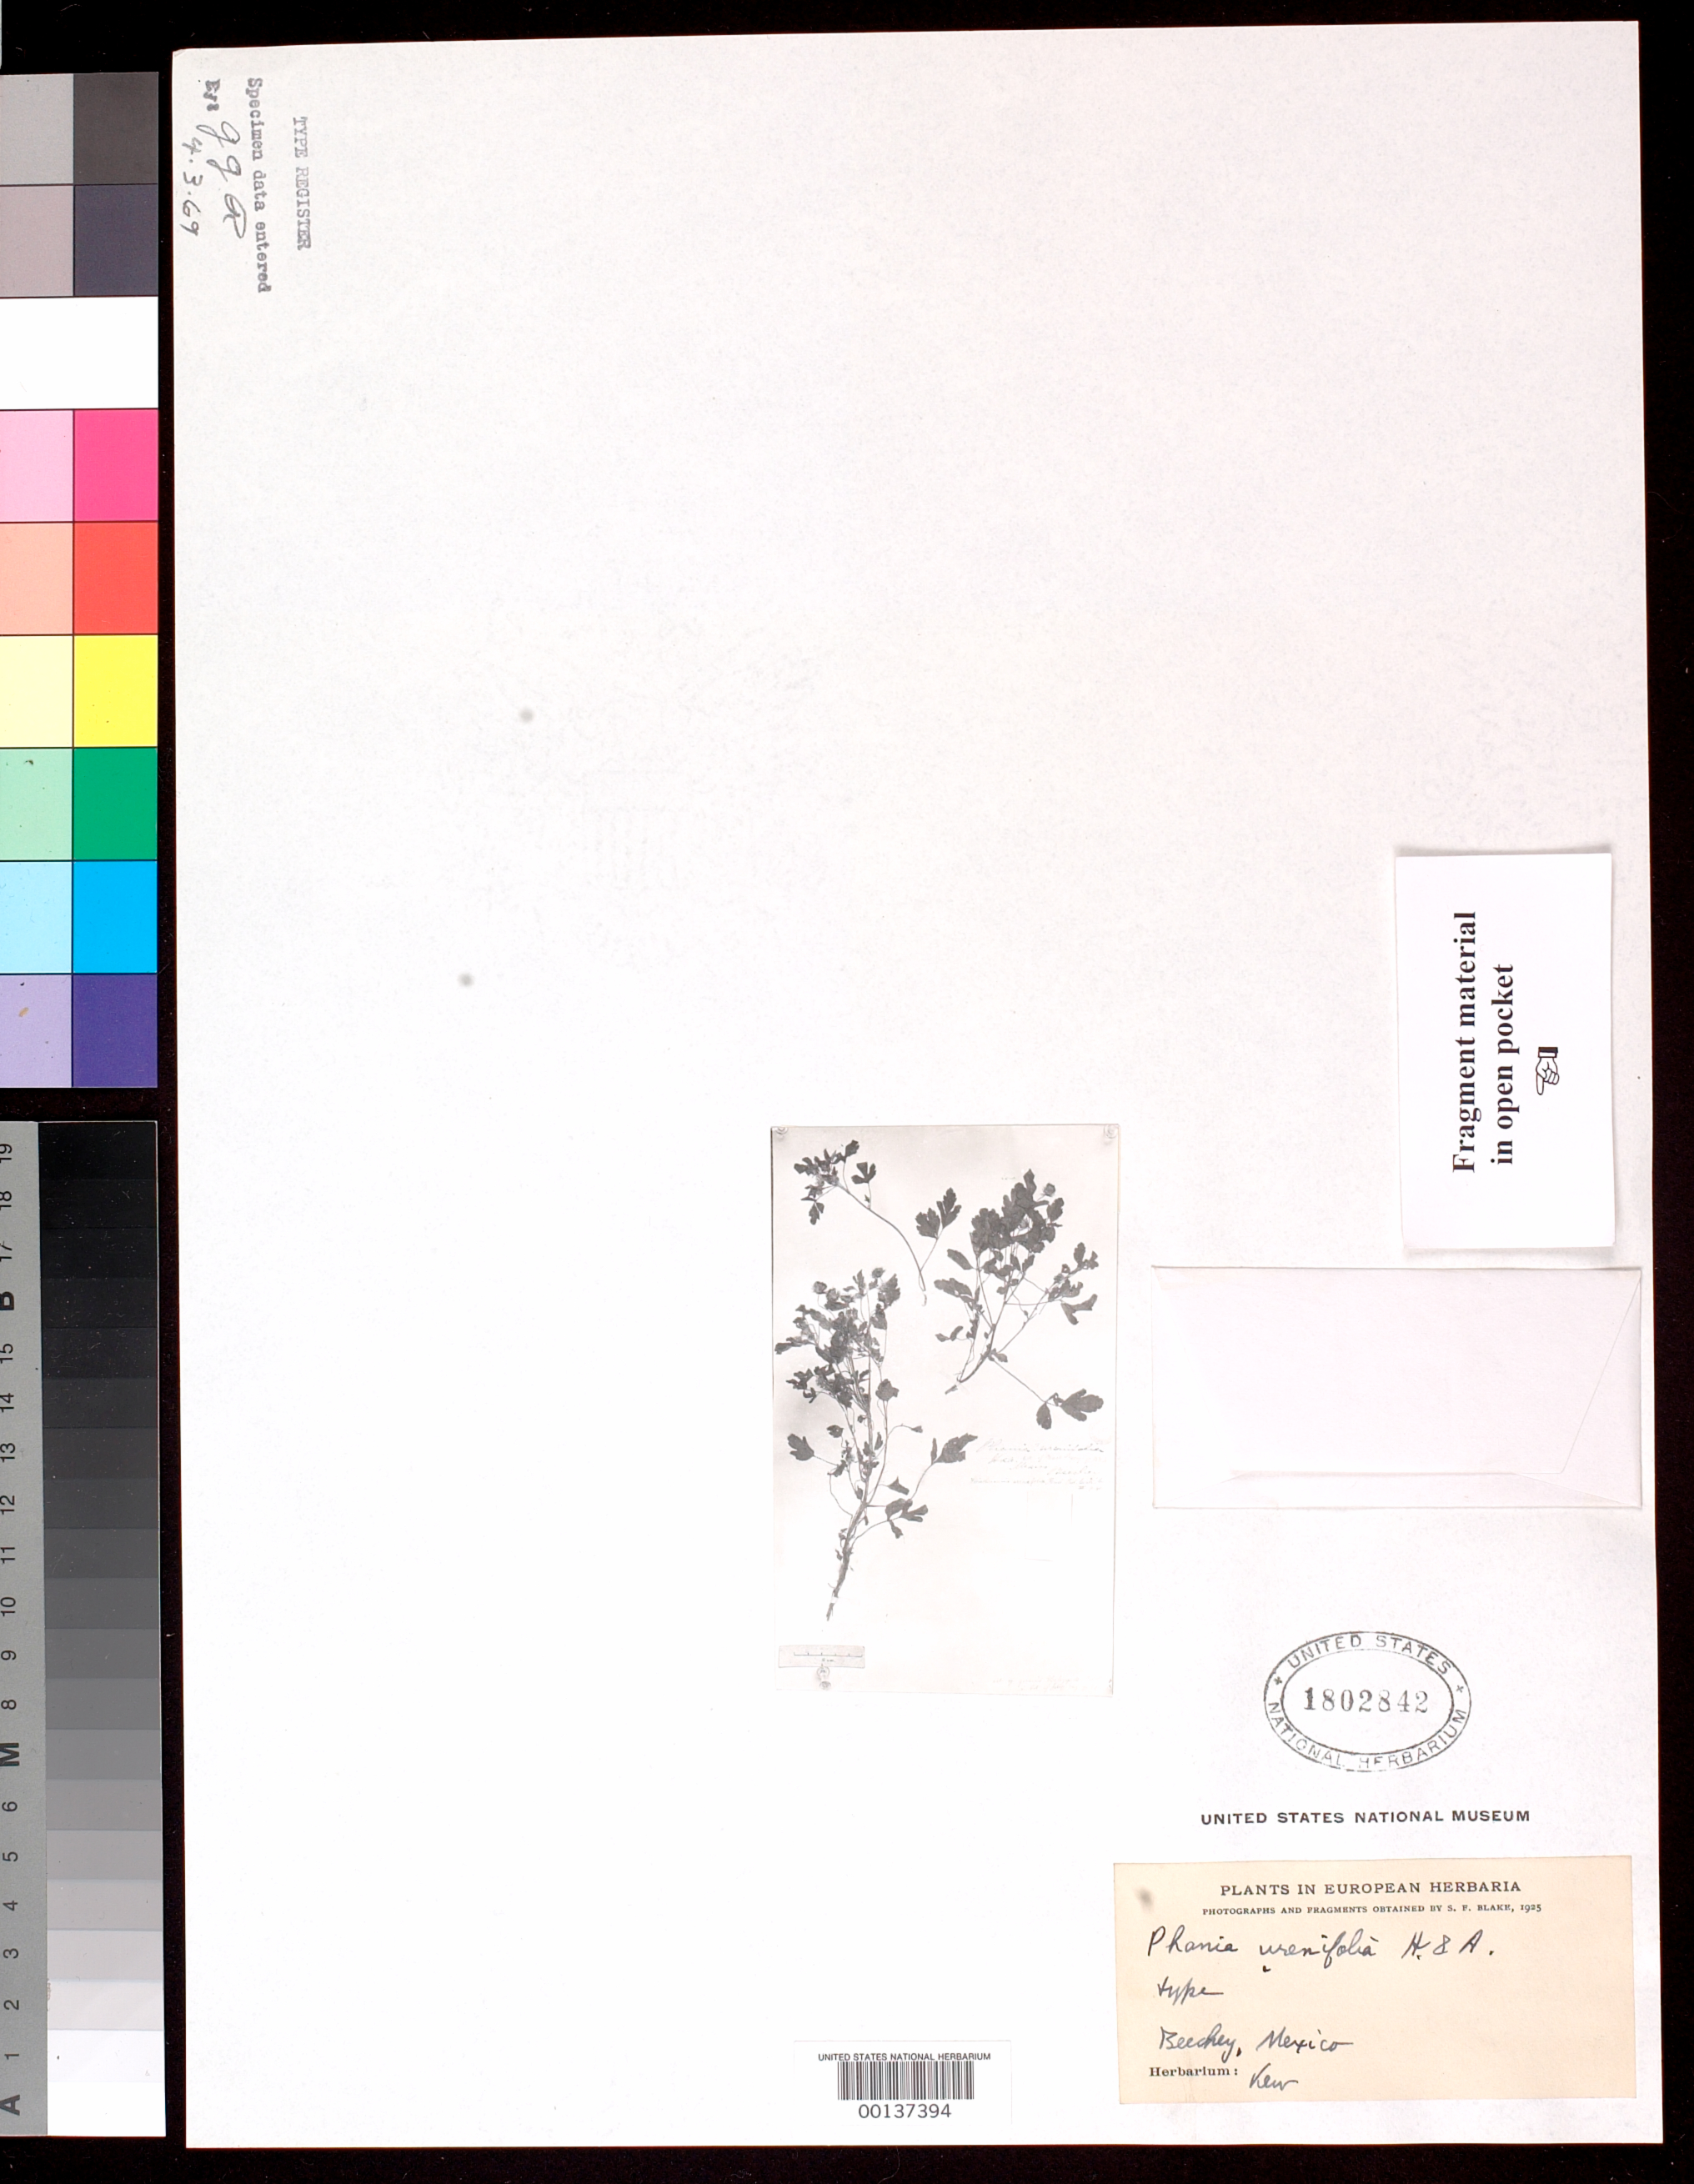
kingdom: Plantae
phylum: Tracheophyta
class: Magnoliopsida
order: Asterales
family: Asteraceae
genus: Phania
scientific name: Phania urenifolia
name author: Hook. & Arn.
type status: Type Material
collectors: F. Beechey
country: Mexico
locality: E of Monserrat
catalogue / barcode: US 1802842